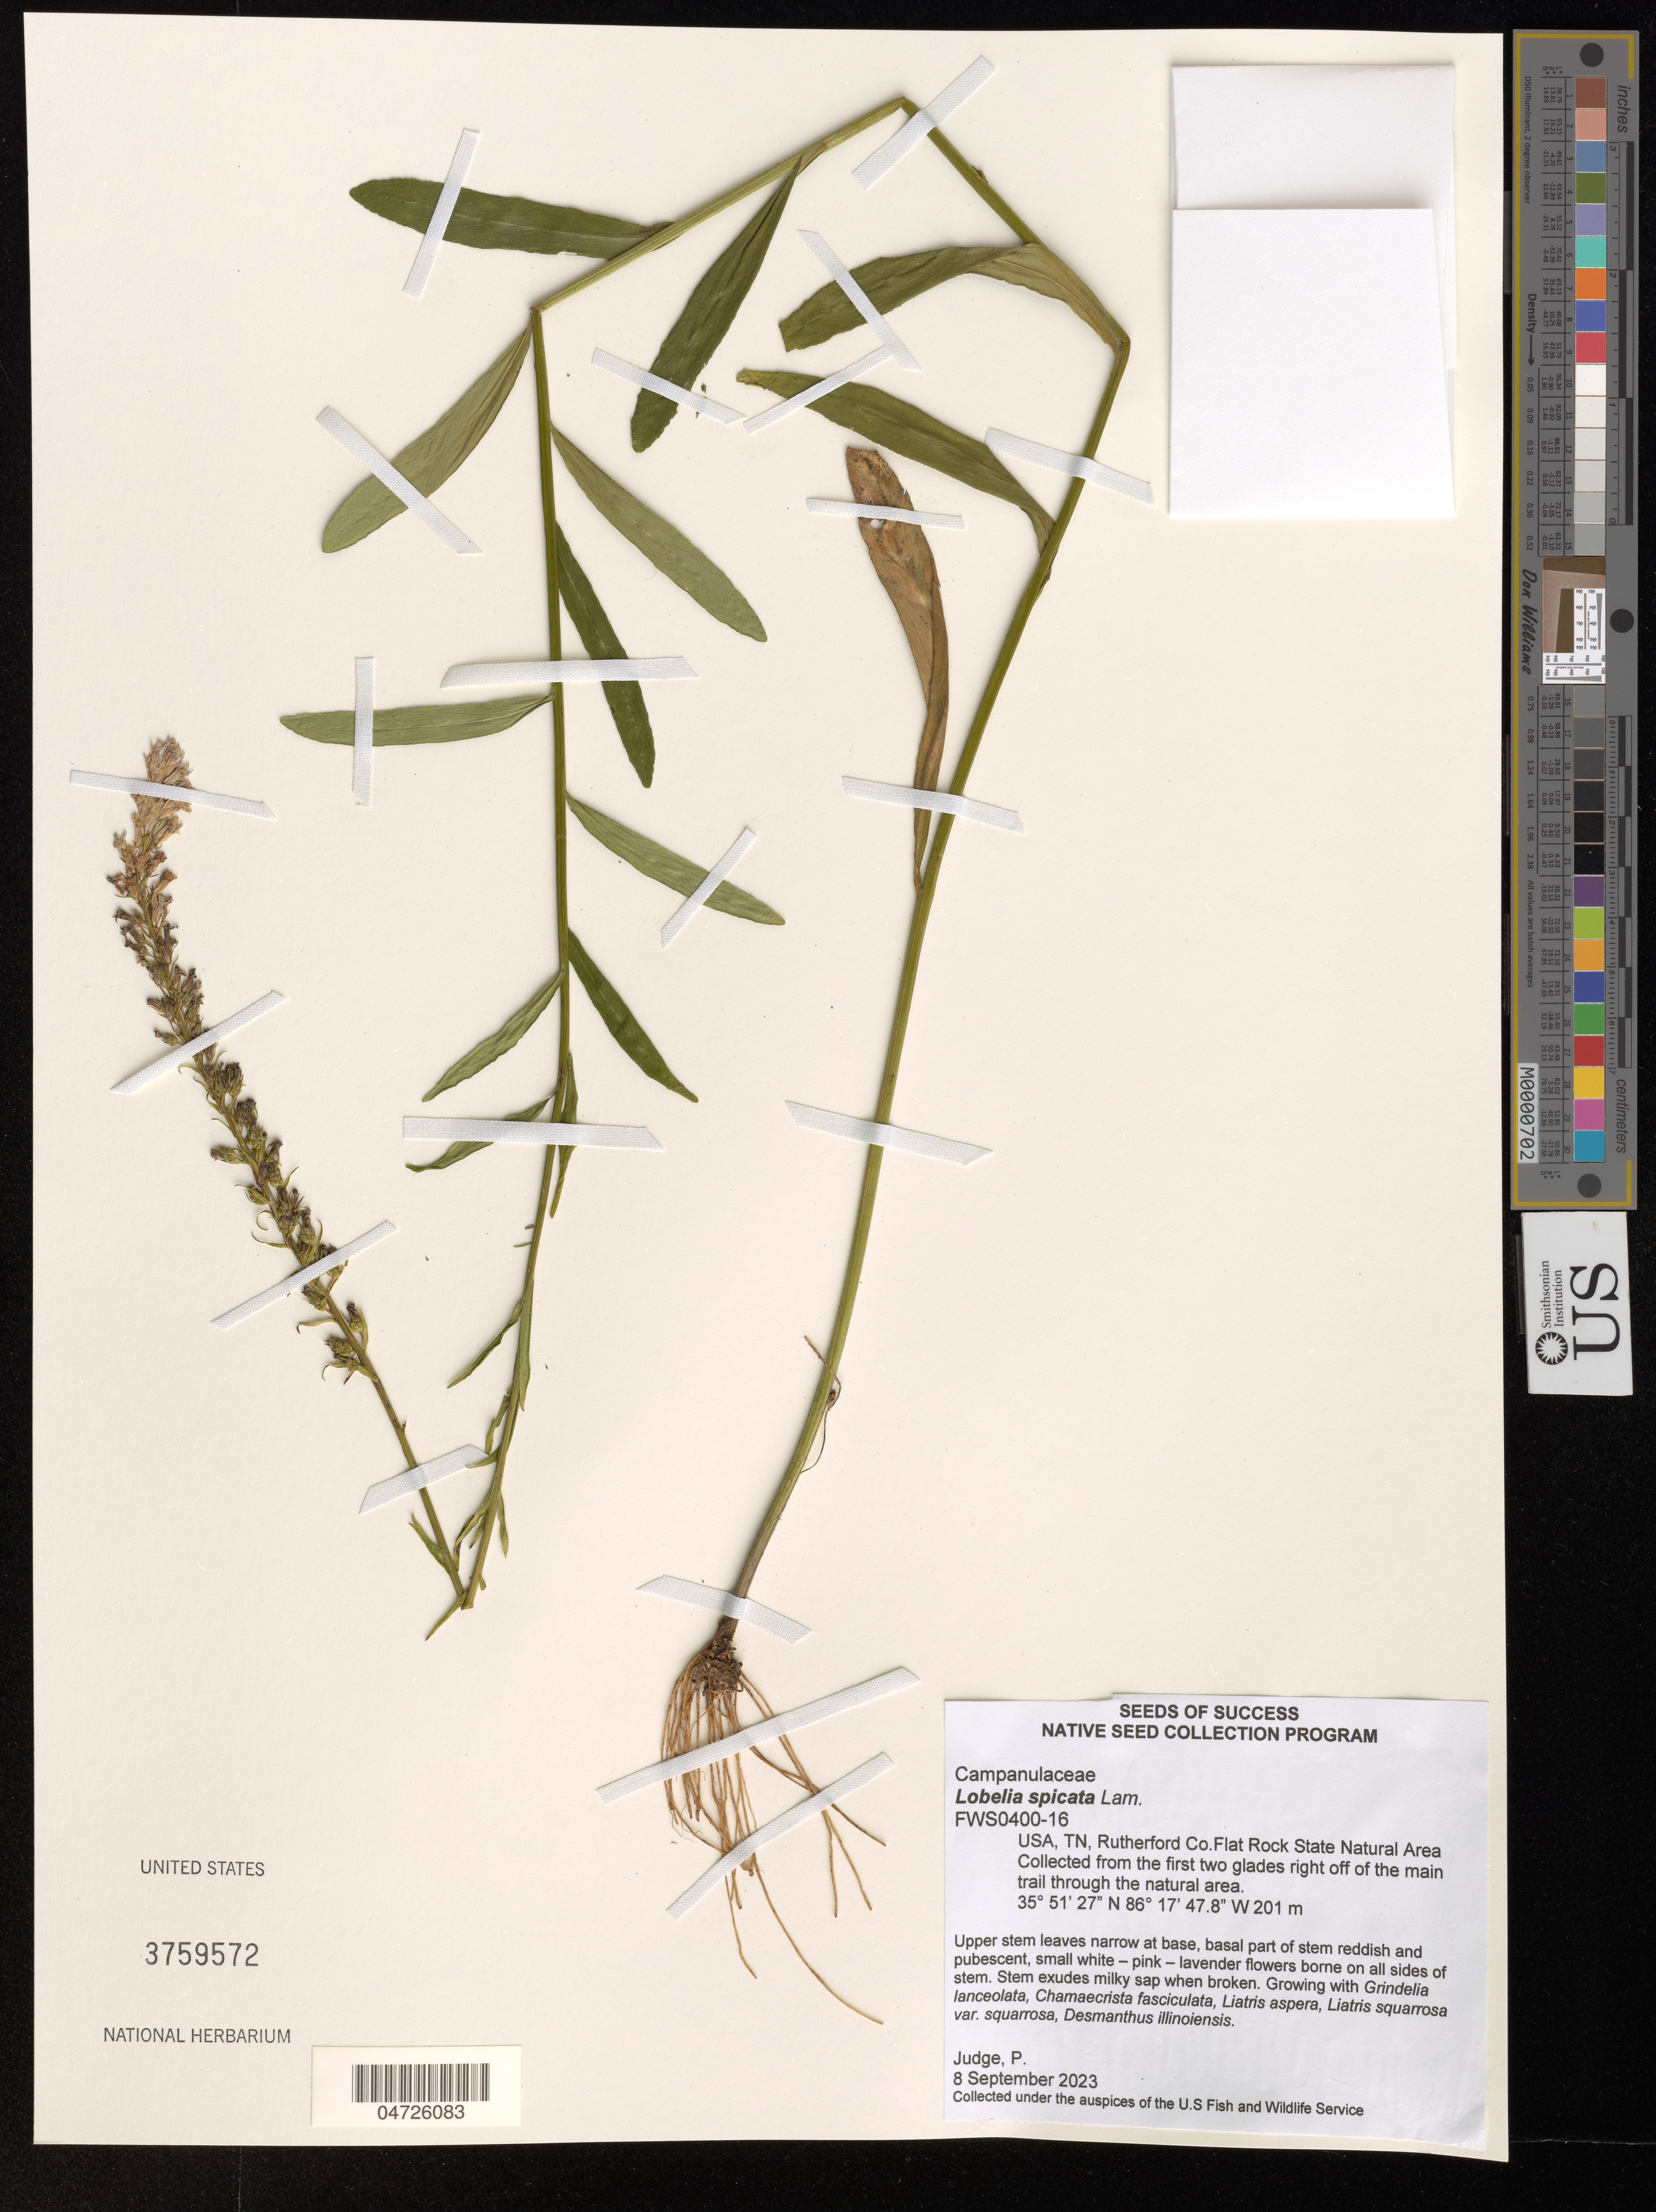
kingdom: Plantae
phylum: Tracheophyta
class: Magnoliopsida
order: Asterales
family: Campanulaceae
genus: Lobelia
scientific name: Lobelia spicata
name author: Lam.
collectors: P. Judge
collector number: FWS0400-16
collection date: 2023-09-08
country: United States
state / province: Tennessee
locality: Rutherford Co. Flat Rock State Natural Area. Collected from the first two glades right off of the main trail through the natural area.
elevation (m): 201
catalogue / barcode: US 3759572